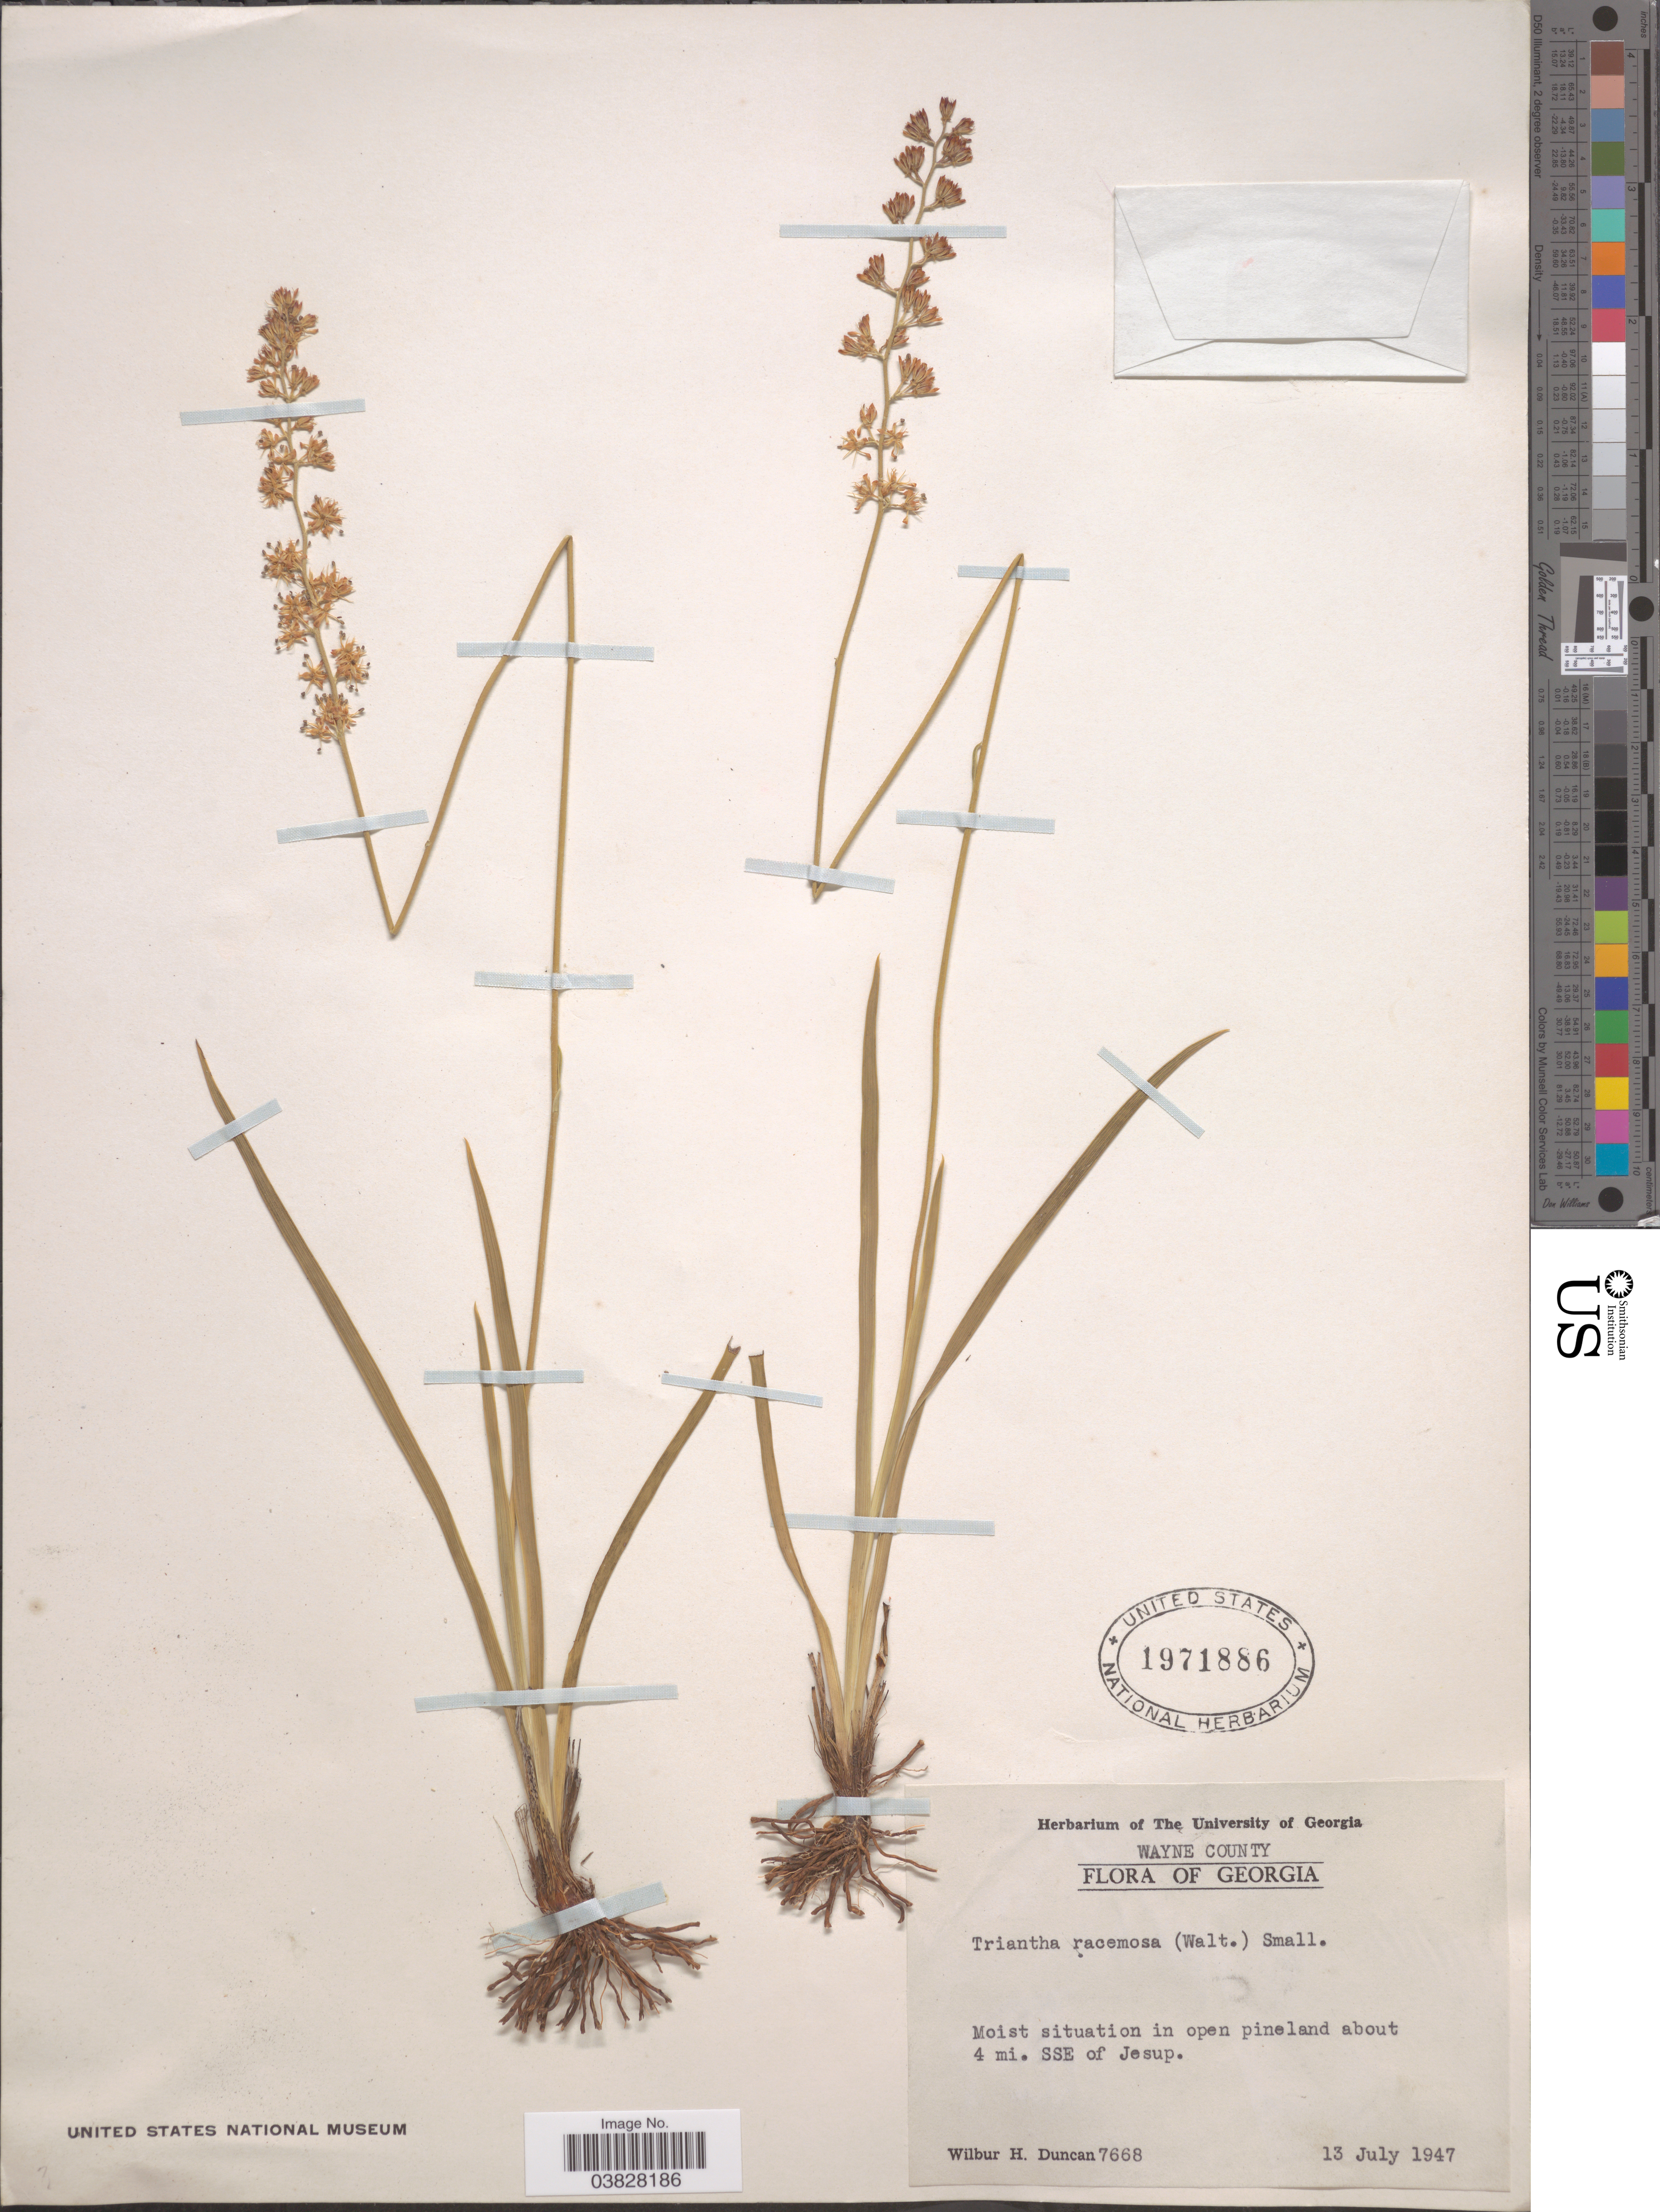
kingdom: Plantae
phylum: Tracheophyta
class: Liliopsida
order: Alismatales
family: Tofieldiaceae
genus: Triantha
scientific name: Triantha racemosa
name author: (Walter) Small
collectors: W. H. Duncan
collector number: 7668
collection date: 1947-07-13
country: United States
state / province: Georgia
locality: Wayne County. About 4 mi. SSE of Jesup.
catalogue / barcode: US 1971886